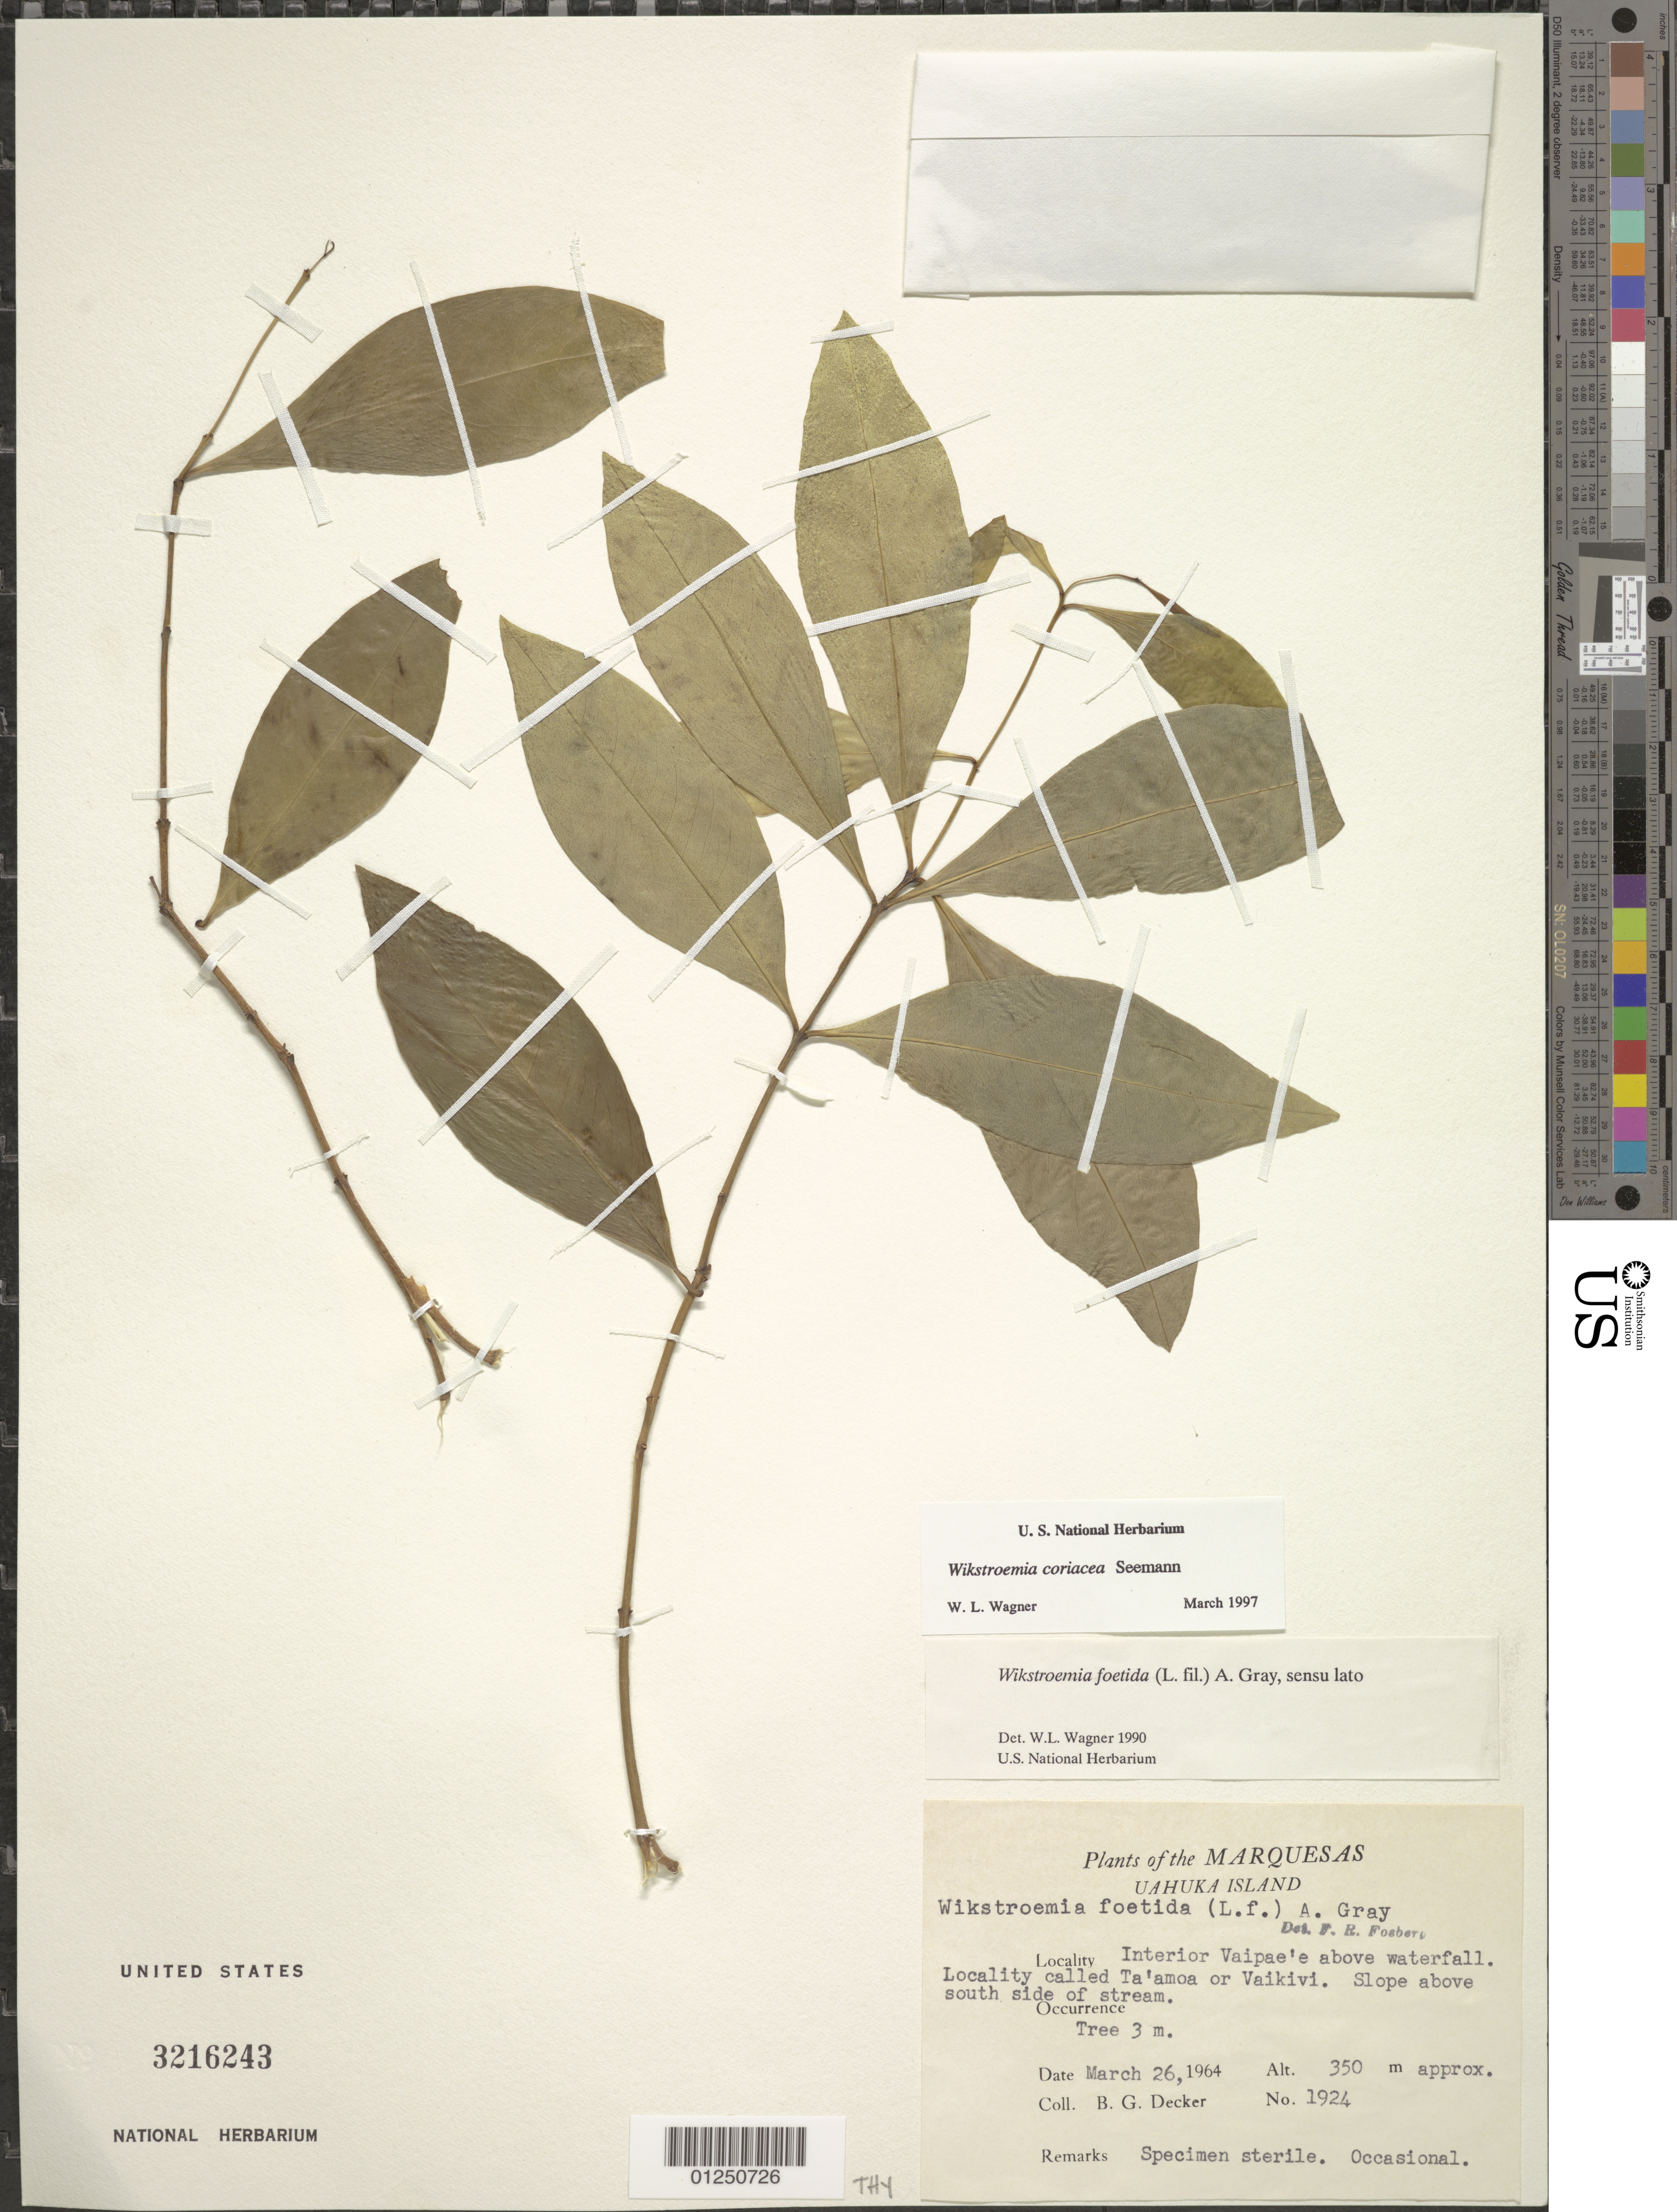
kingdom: Plantae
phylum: Tracheophyta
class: Magnoliopsida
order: Malvales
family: Thymelaeaceae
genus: Wikstroemia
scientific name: Wikstroemia coriacea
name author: Seem.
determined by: Wagner, W. L., (BOT), Smithsonian Institution - National Museum of Natural History (UNITED STATES)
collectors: B. G. Decker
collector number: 1924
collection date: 1964-03-26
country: French Polynesia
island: Ua Huka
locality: interior Vaipae'e above waterfall, locality called Ta'amoa or Vaikivi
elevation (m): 350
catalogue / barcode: US 3216243